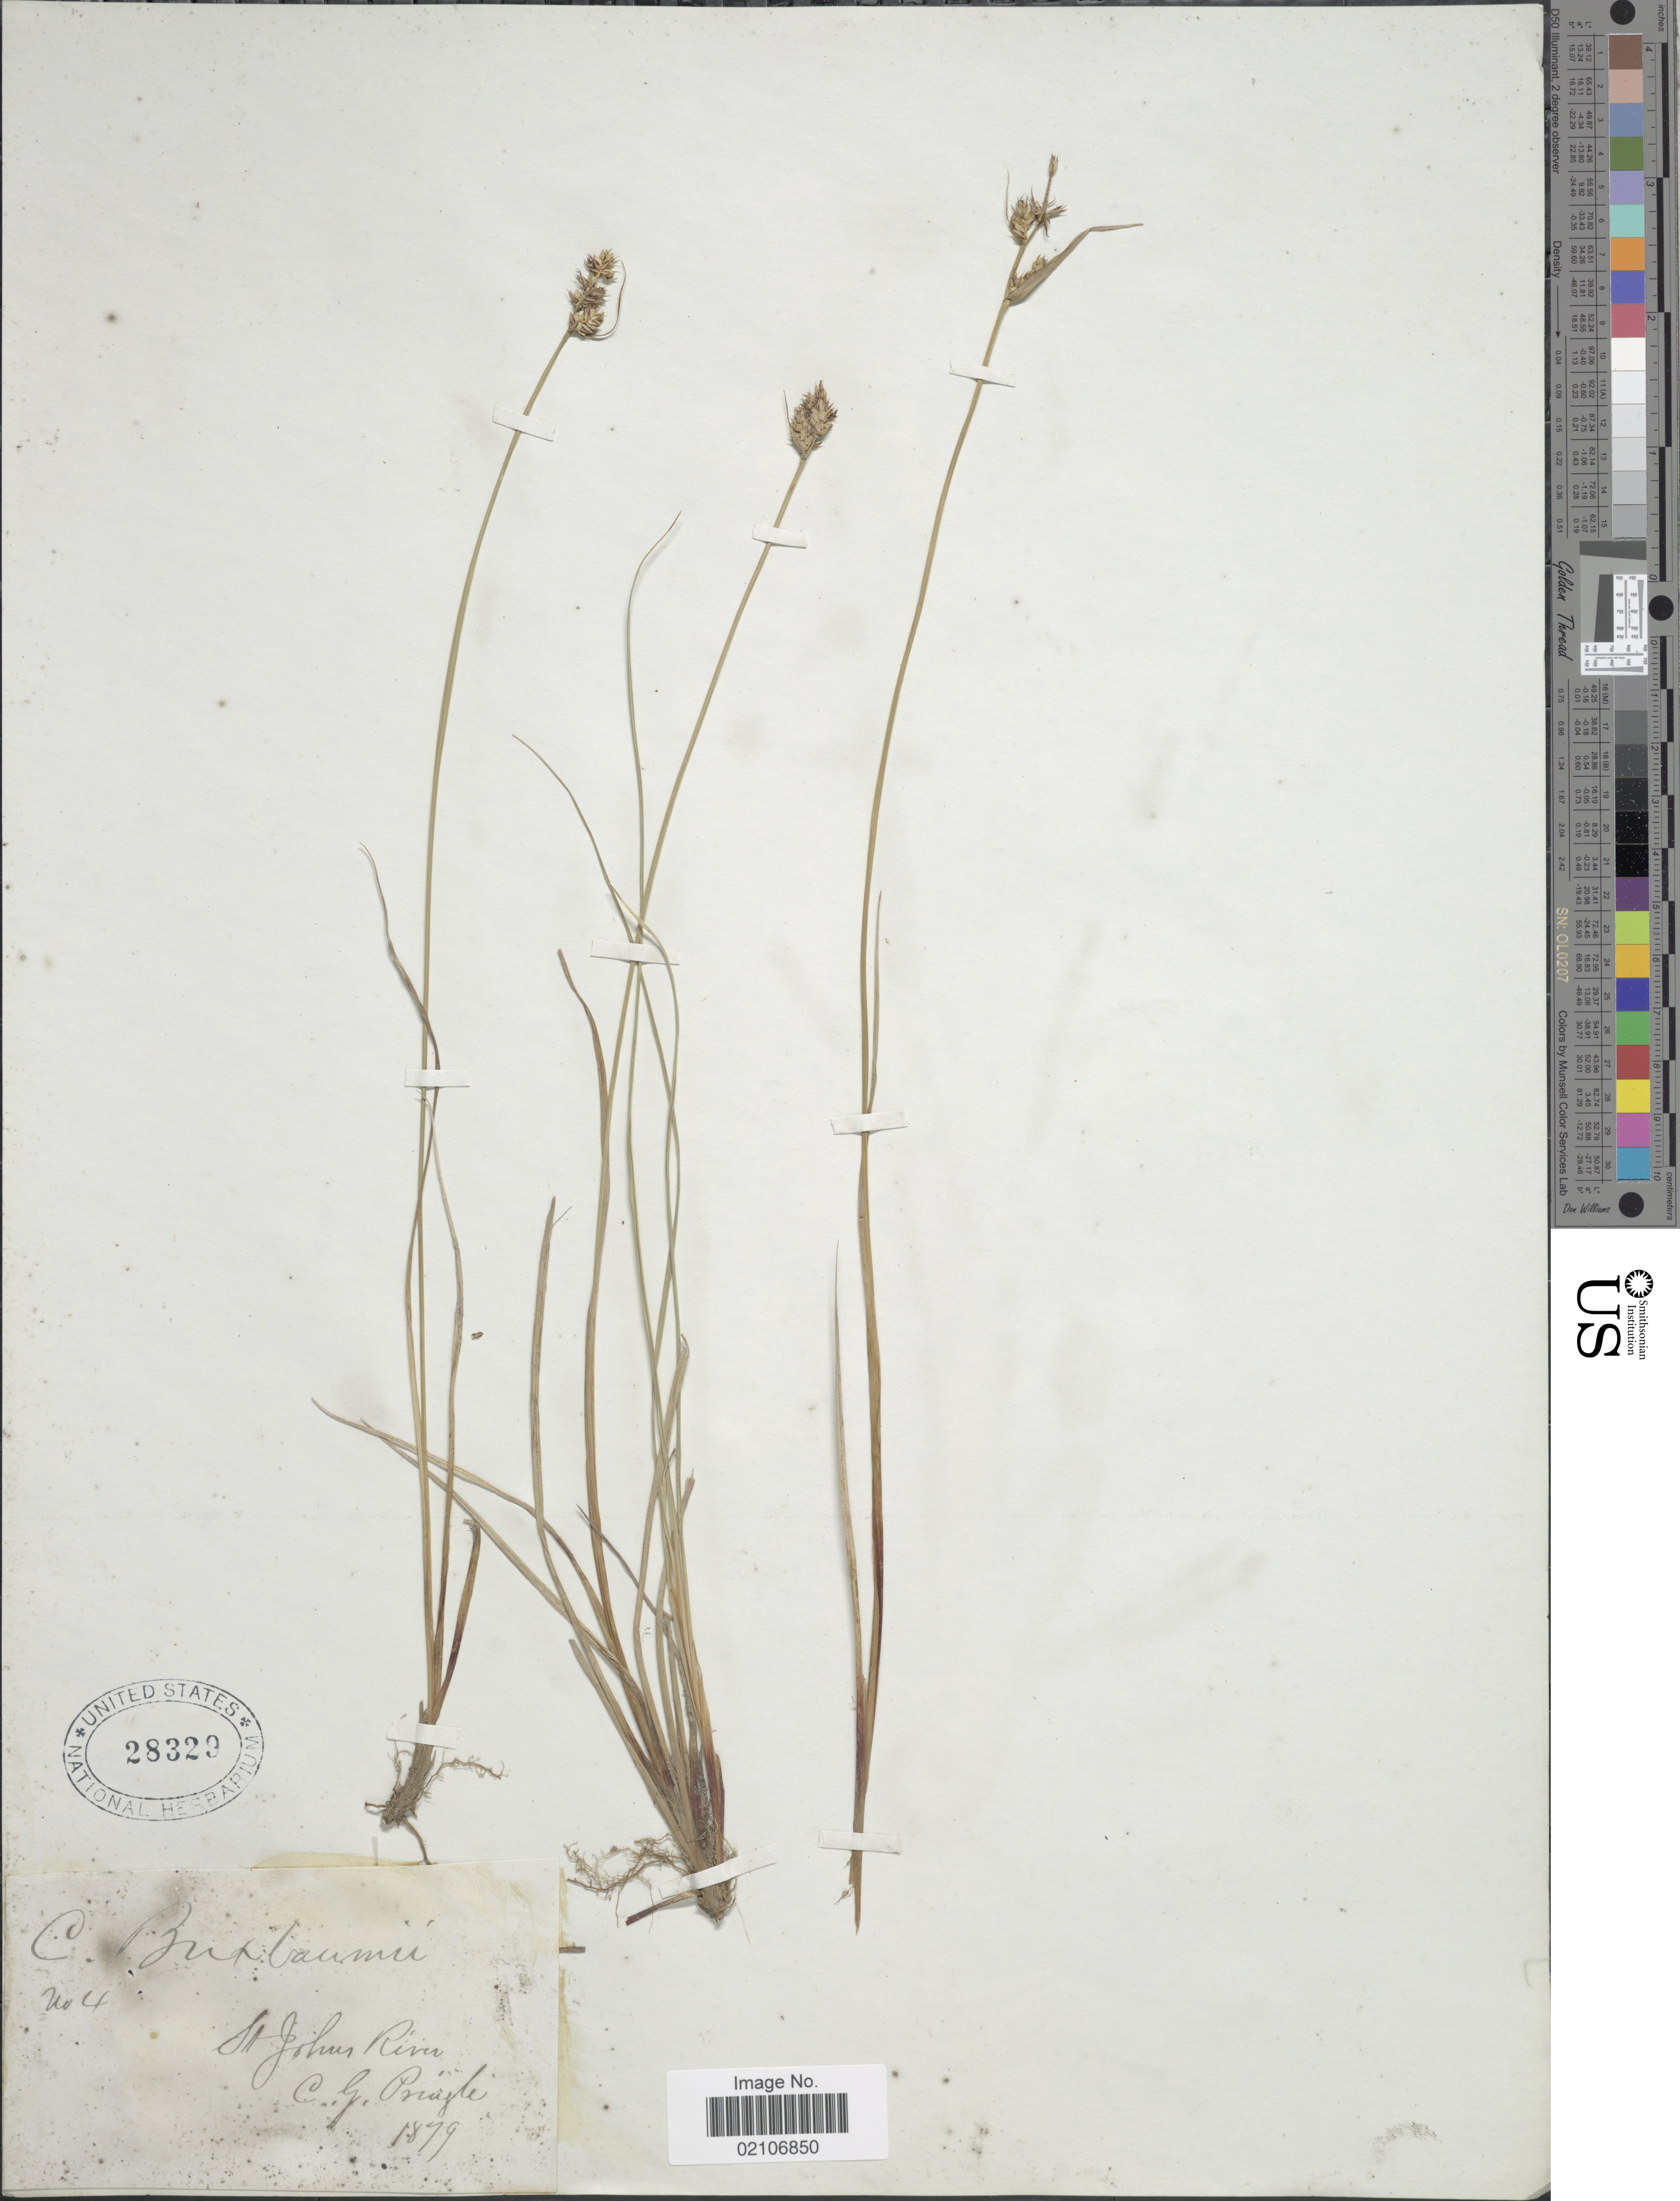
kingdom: Plantae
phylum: Tracheophyta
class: Liliopsida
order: Poales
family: Cyperaceae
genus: Carex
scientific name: Carex buxbaumii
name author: Wahlenb.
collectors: C. G. Pringle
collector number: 4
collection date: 1879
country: United States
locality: St. John River.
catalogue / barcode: US 28329